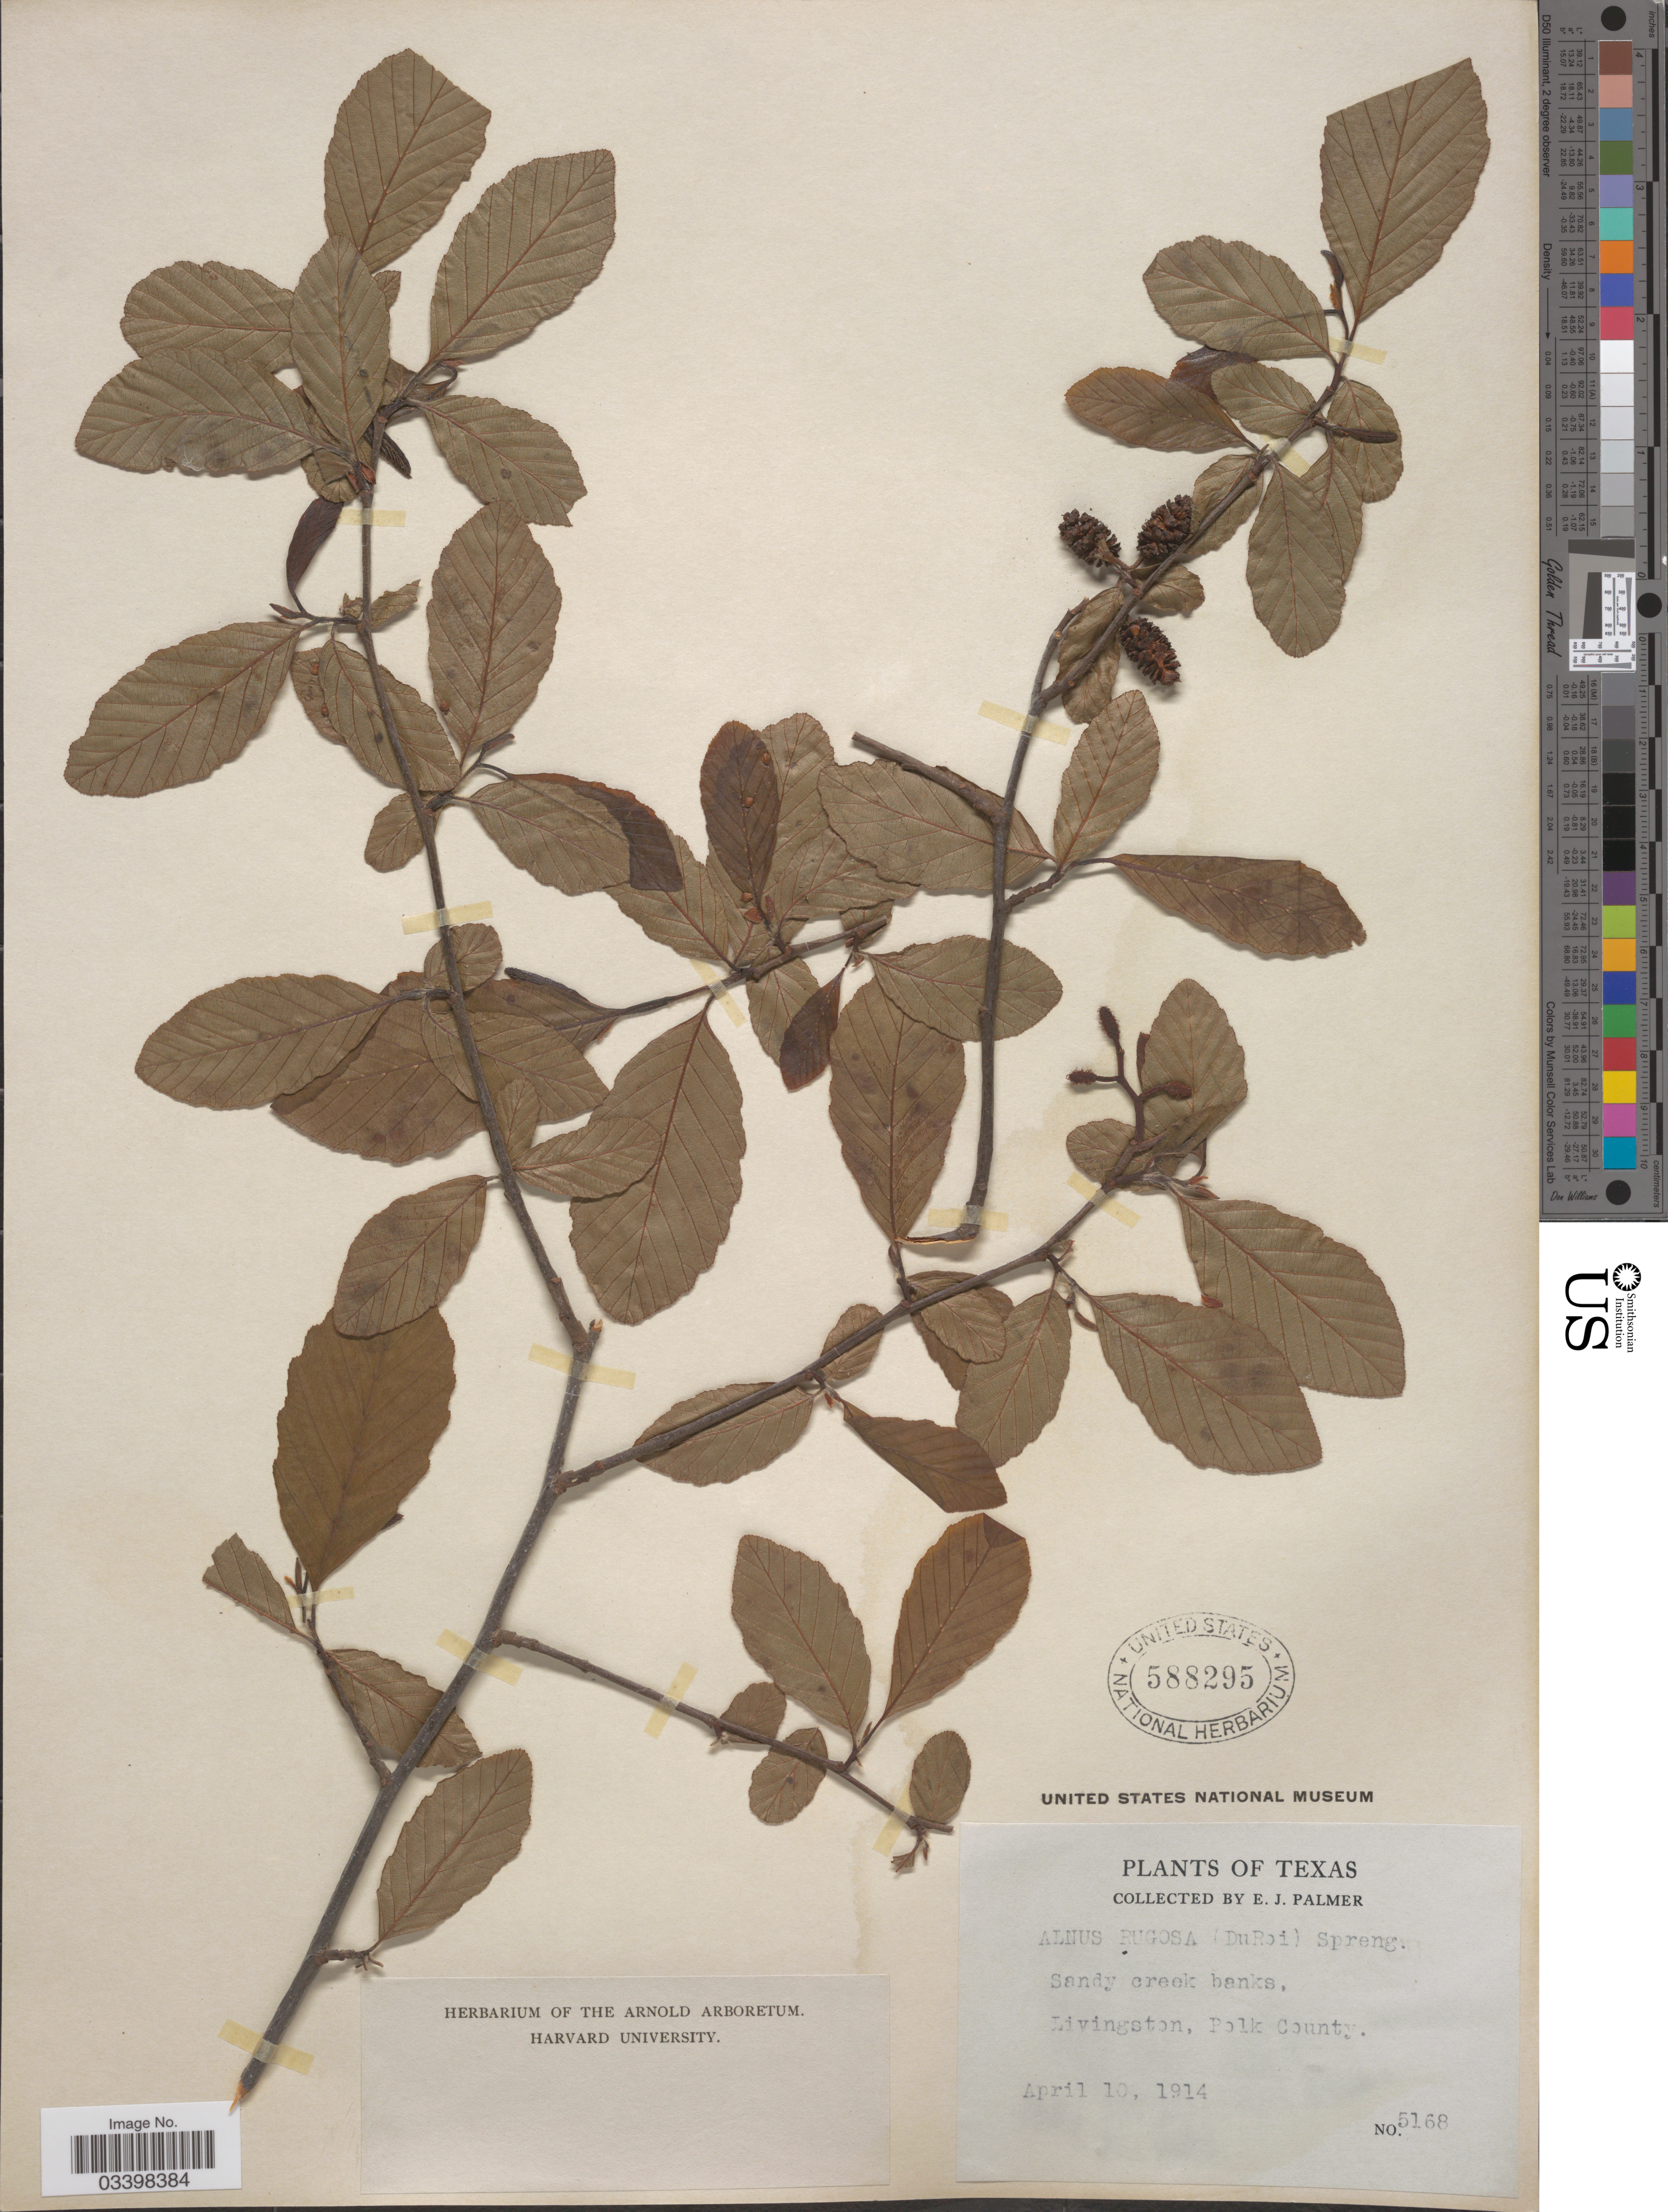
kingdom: Plantae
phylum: Tracheophyta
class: Magnoliopsida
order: Fagales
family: Betulaceae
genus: Alnus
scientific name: Alnus serrulata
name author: (Aiton) Willd.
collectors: E. J. Palmer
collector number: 5168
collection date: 1914-04-10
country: United States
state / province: Texas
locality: Livingston, Polk County.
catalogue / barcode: US 588295